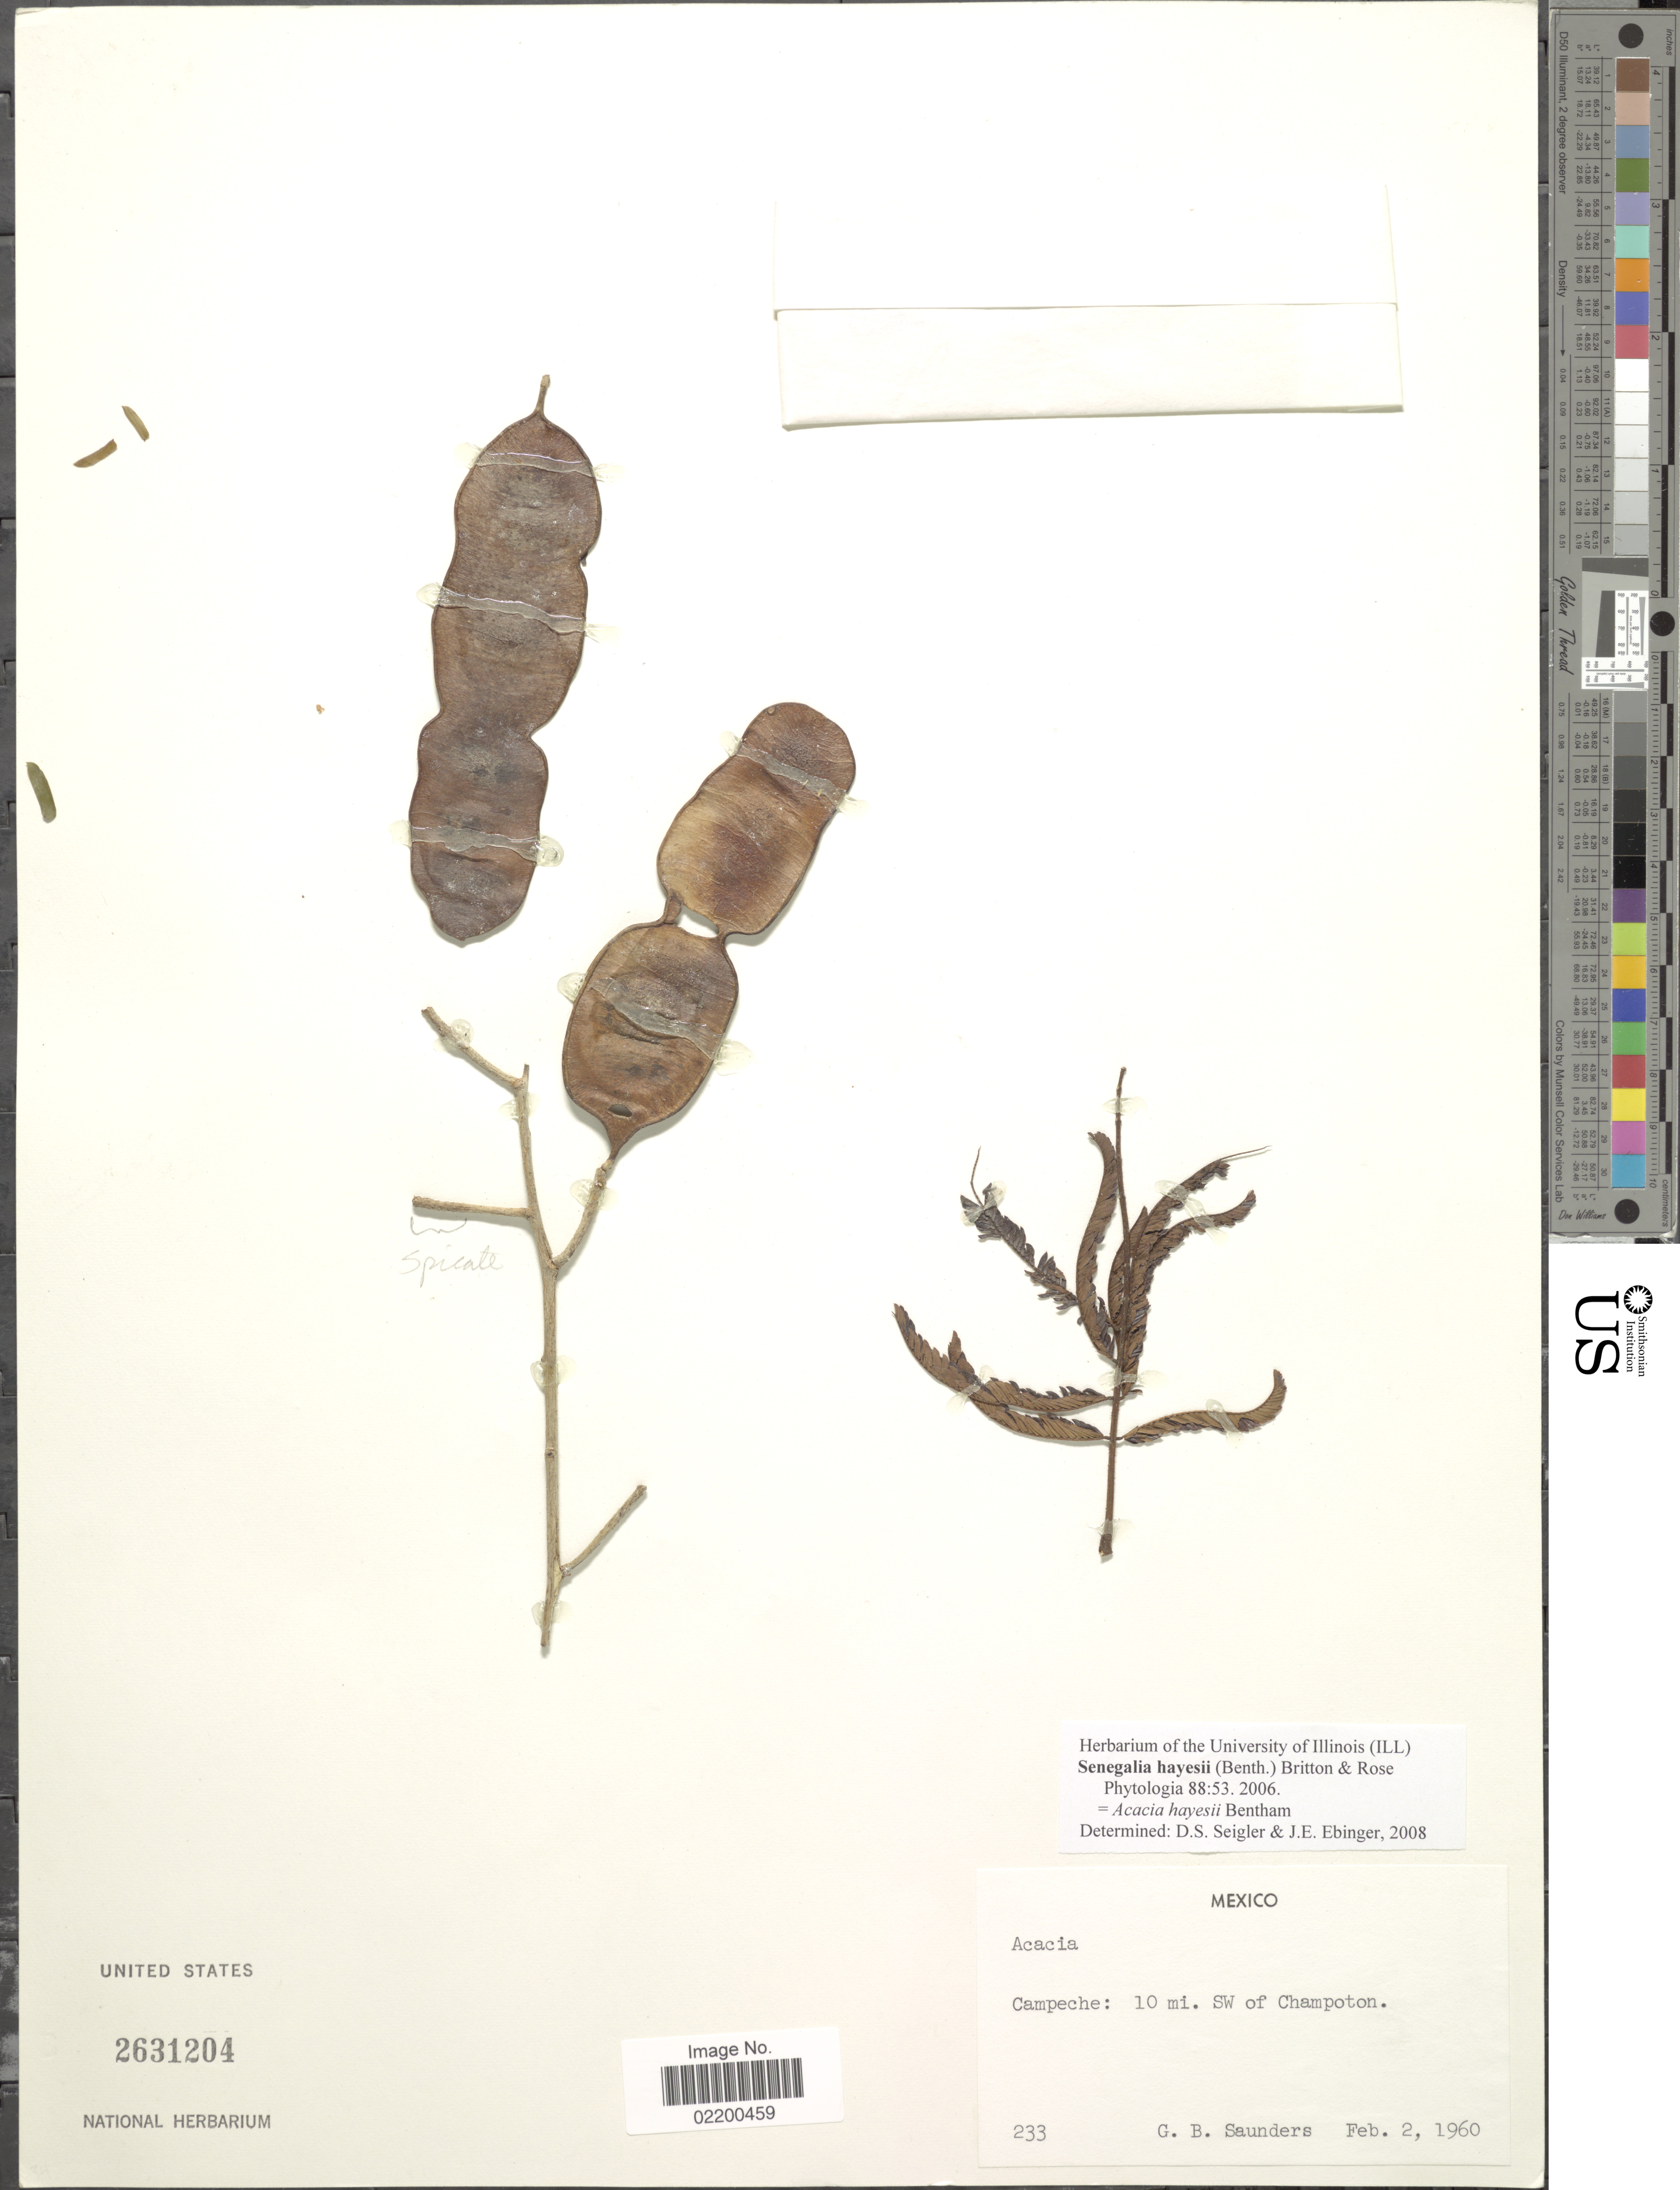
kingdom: Plantae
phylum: Tracheophyta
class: Magnoliopsida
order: Fabales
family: Fabaceae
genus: Senegalia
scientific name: Senegalia hayesii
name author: (Benth.) Britton & Rose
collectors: G. B. Saunders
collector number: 233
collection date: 1960-02-02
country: Mexico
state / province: Campeche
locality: Campeche: 10 mi. SW of Champoton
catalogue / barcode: US 2631204